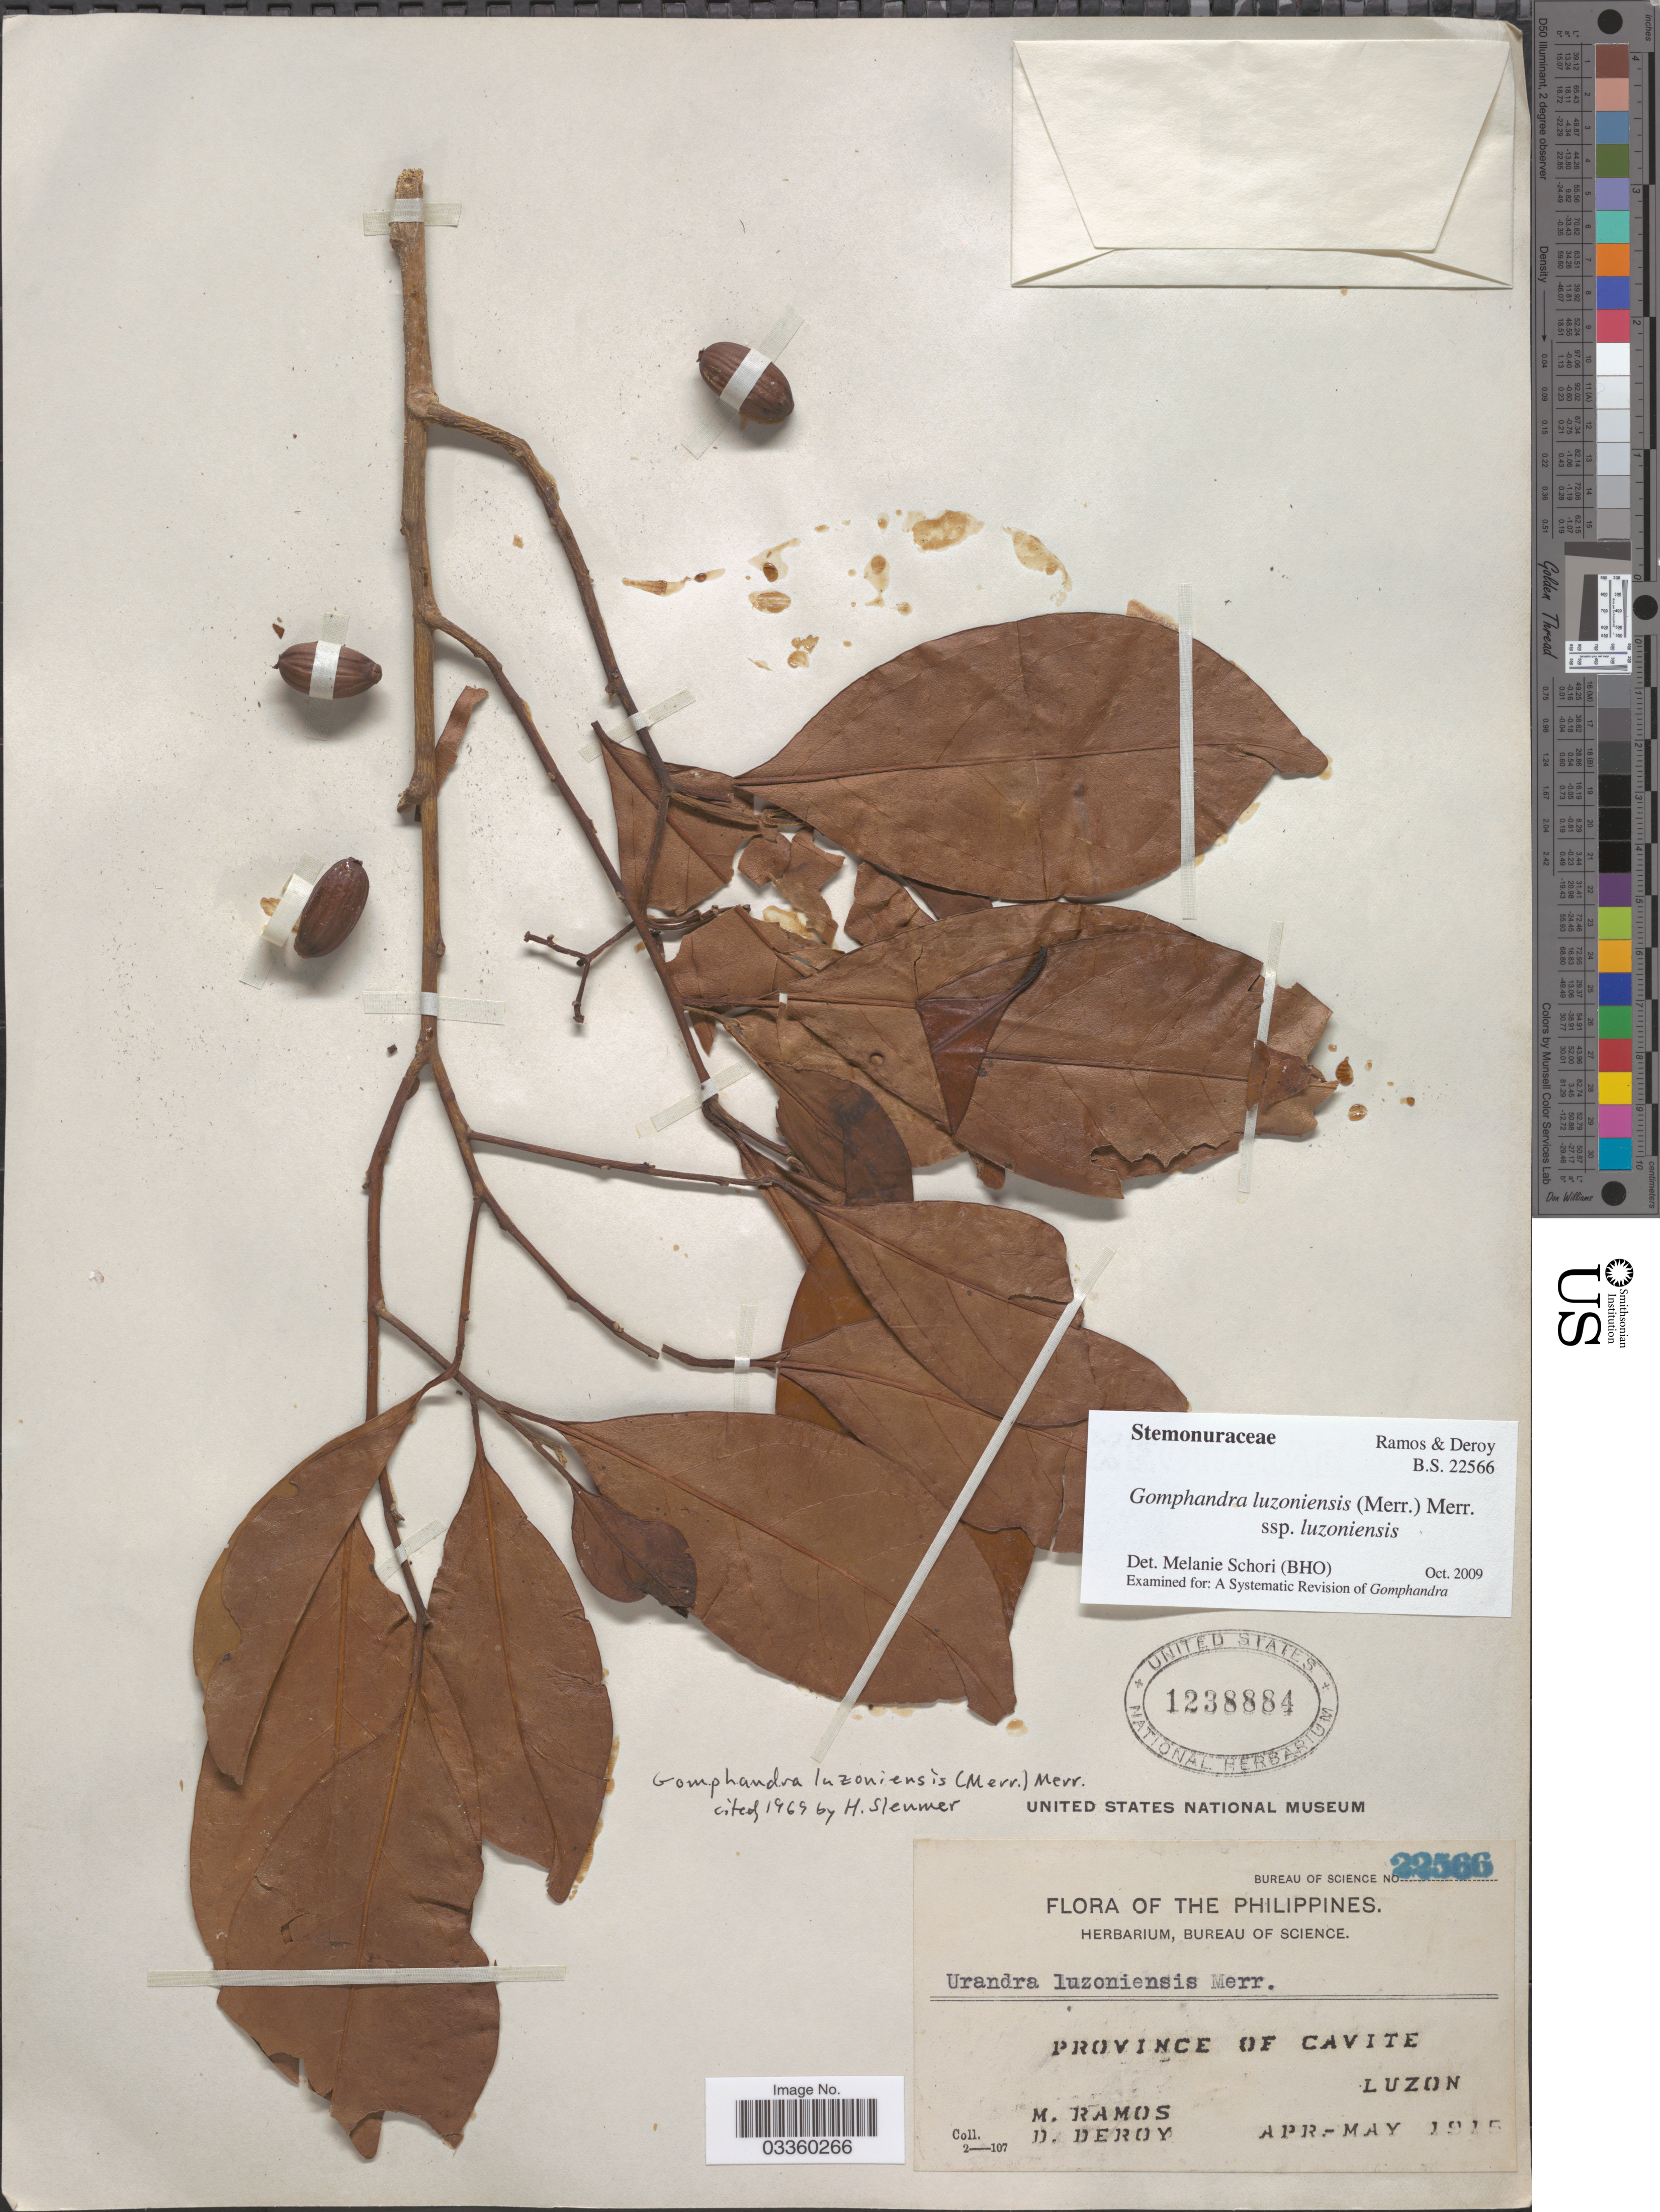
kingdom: Plantae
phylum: Tracheophyta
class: Magnoliopsida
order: Cardiopteridales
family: Stemonuraceae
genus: Gomphandra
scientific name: Gomphandra luzoniensis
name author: (Merr.) Merr.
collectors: M. Ramos & D. Deroy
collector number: Bureau of Science 22566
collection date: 1915-04/1915-05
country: Philippines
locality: Province of Cavite. Luzon.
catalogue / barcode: US 1238884